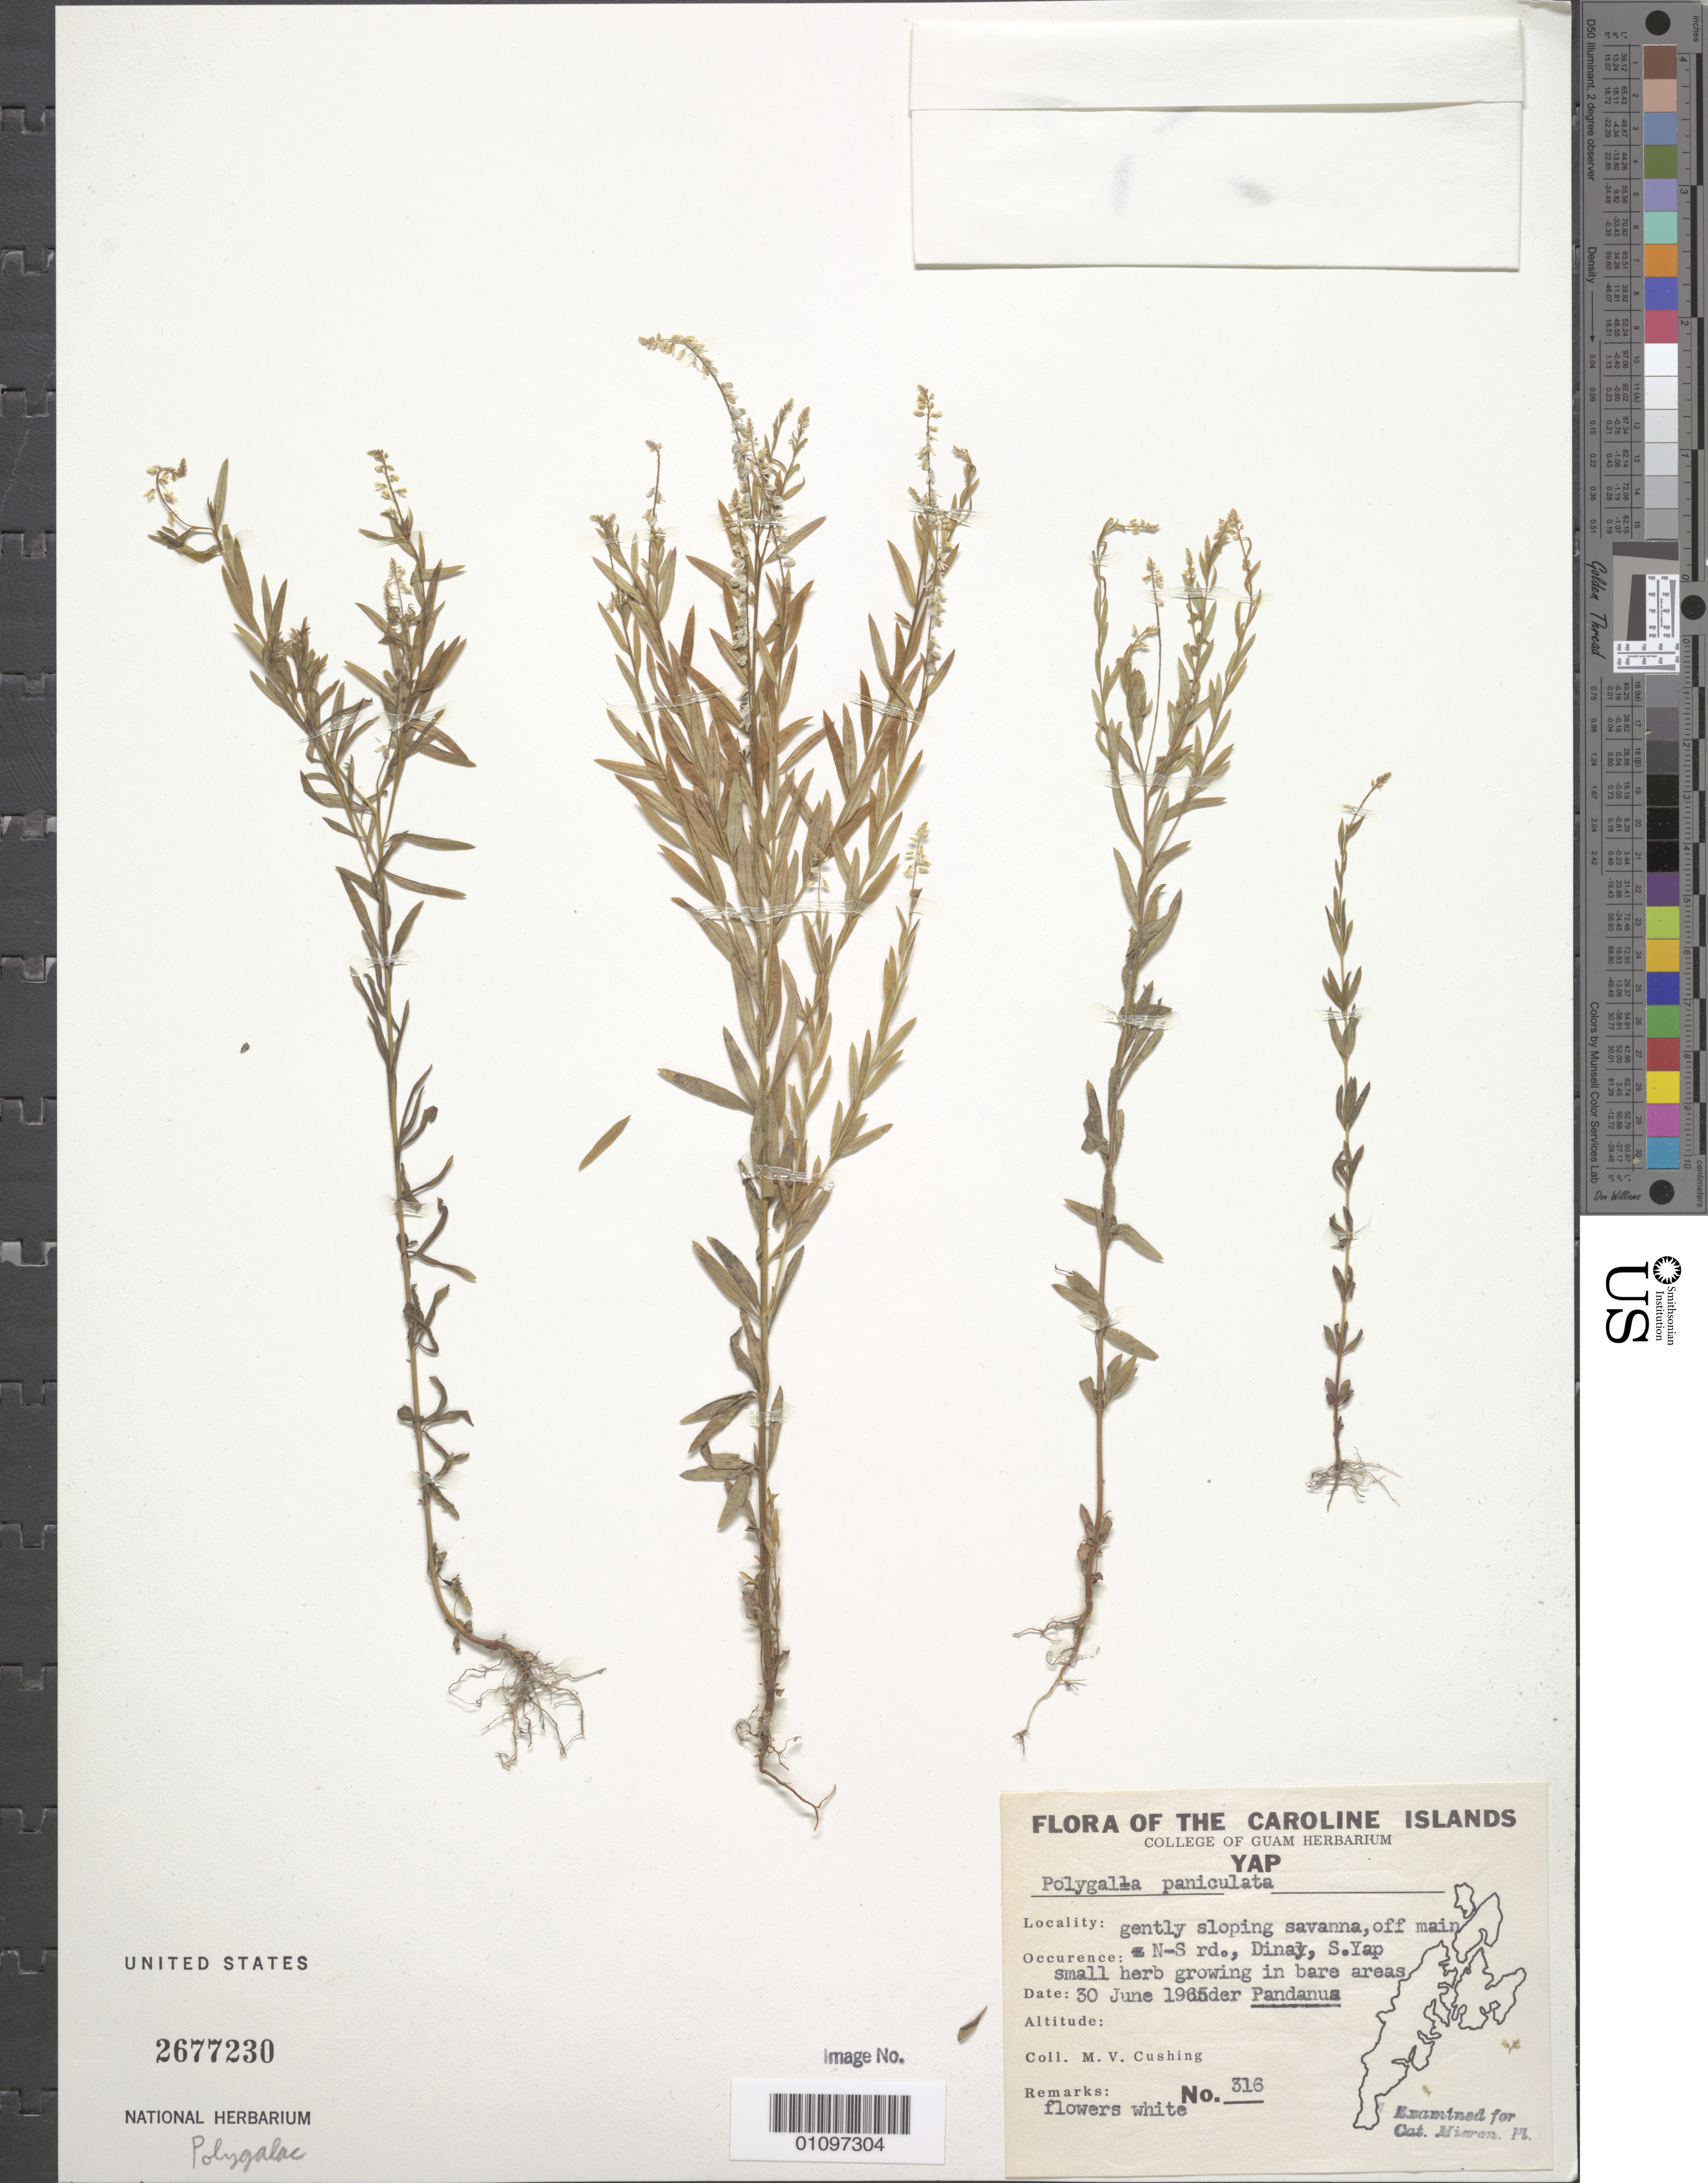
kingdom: Plantae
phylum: Tracheophyta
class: Magnoliopsida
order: Fabales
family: Polygalaceae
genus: Polygala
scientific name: Polygala paniculata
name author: L.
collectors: M. V. Cushing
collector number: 316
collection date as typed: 30 Jun 1965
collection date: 1965-06-30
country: Micronesia, Federated States of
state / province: Yap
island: Yap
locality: Dinay, S. Yap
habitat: bare areas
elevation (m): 20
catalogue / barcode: US 2677230